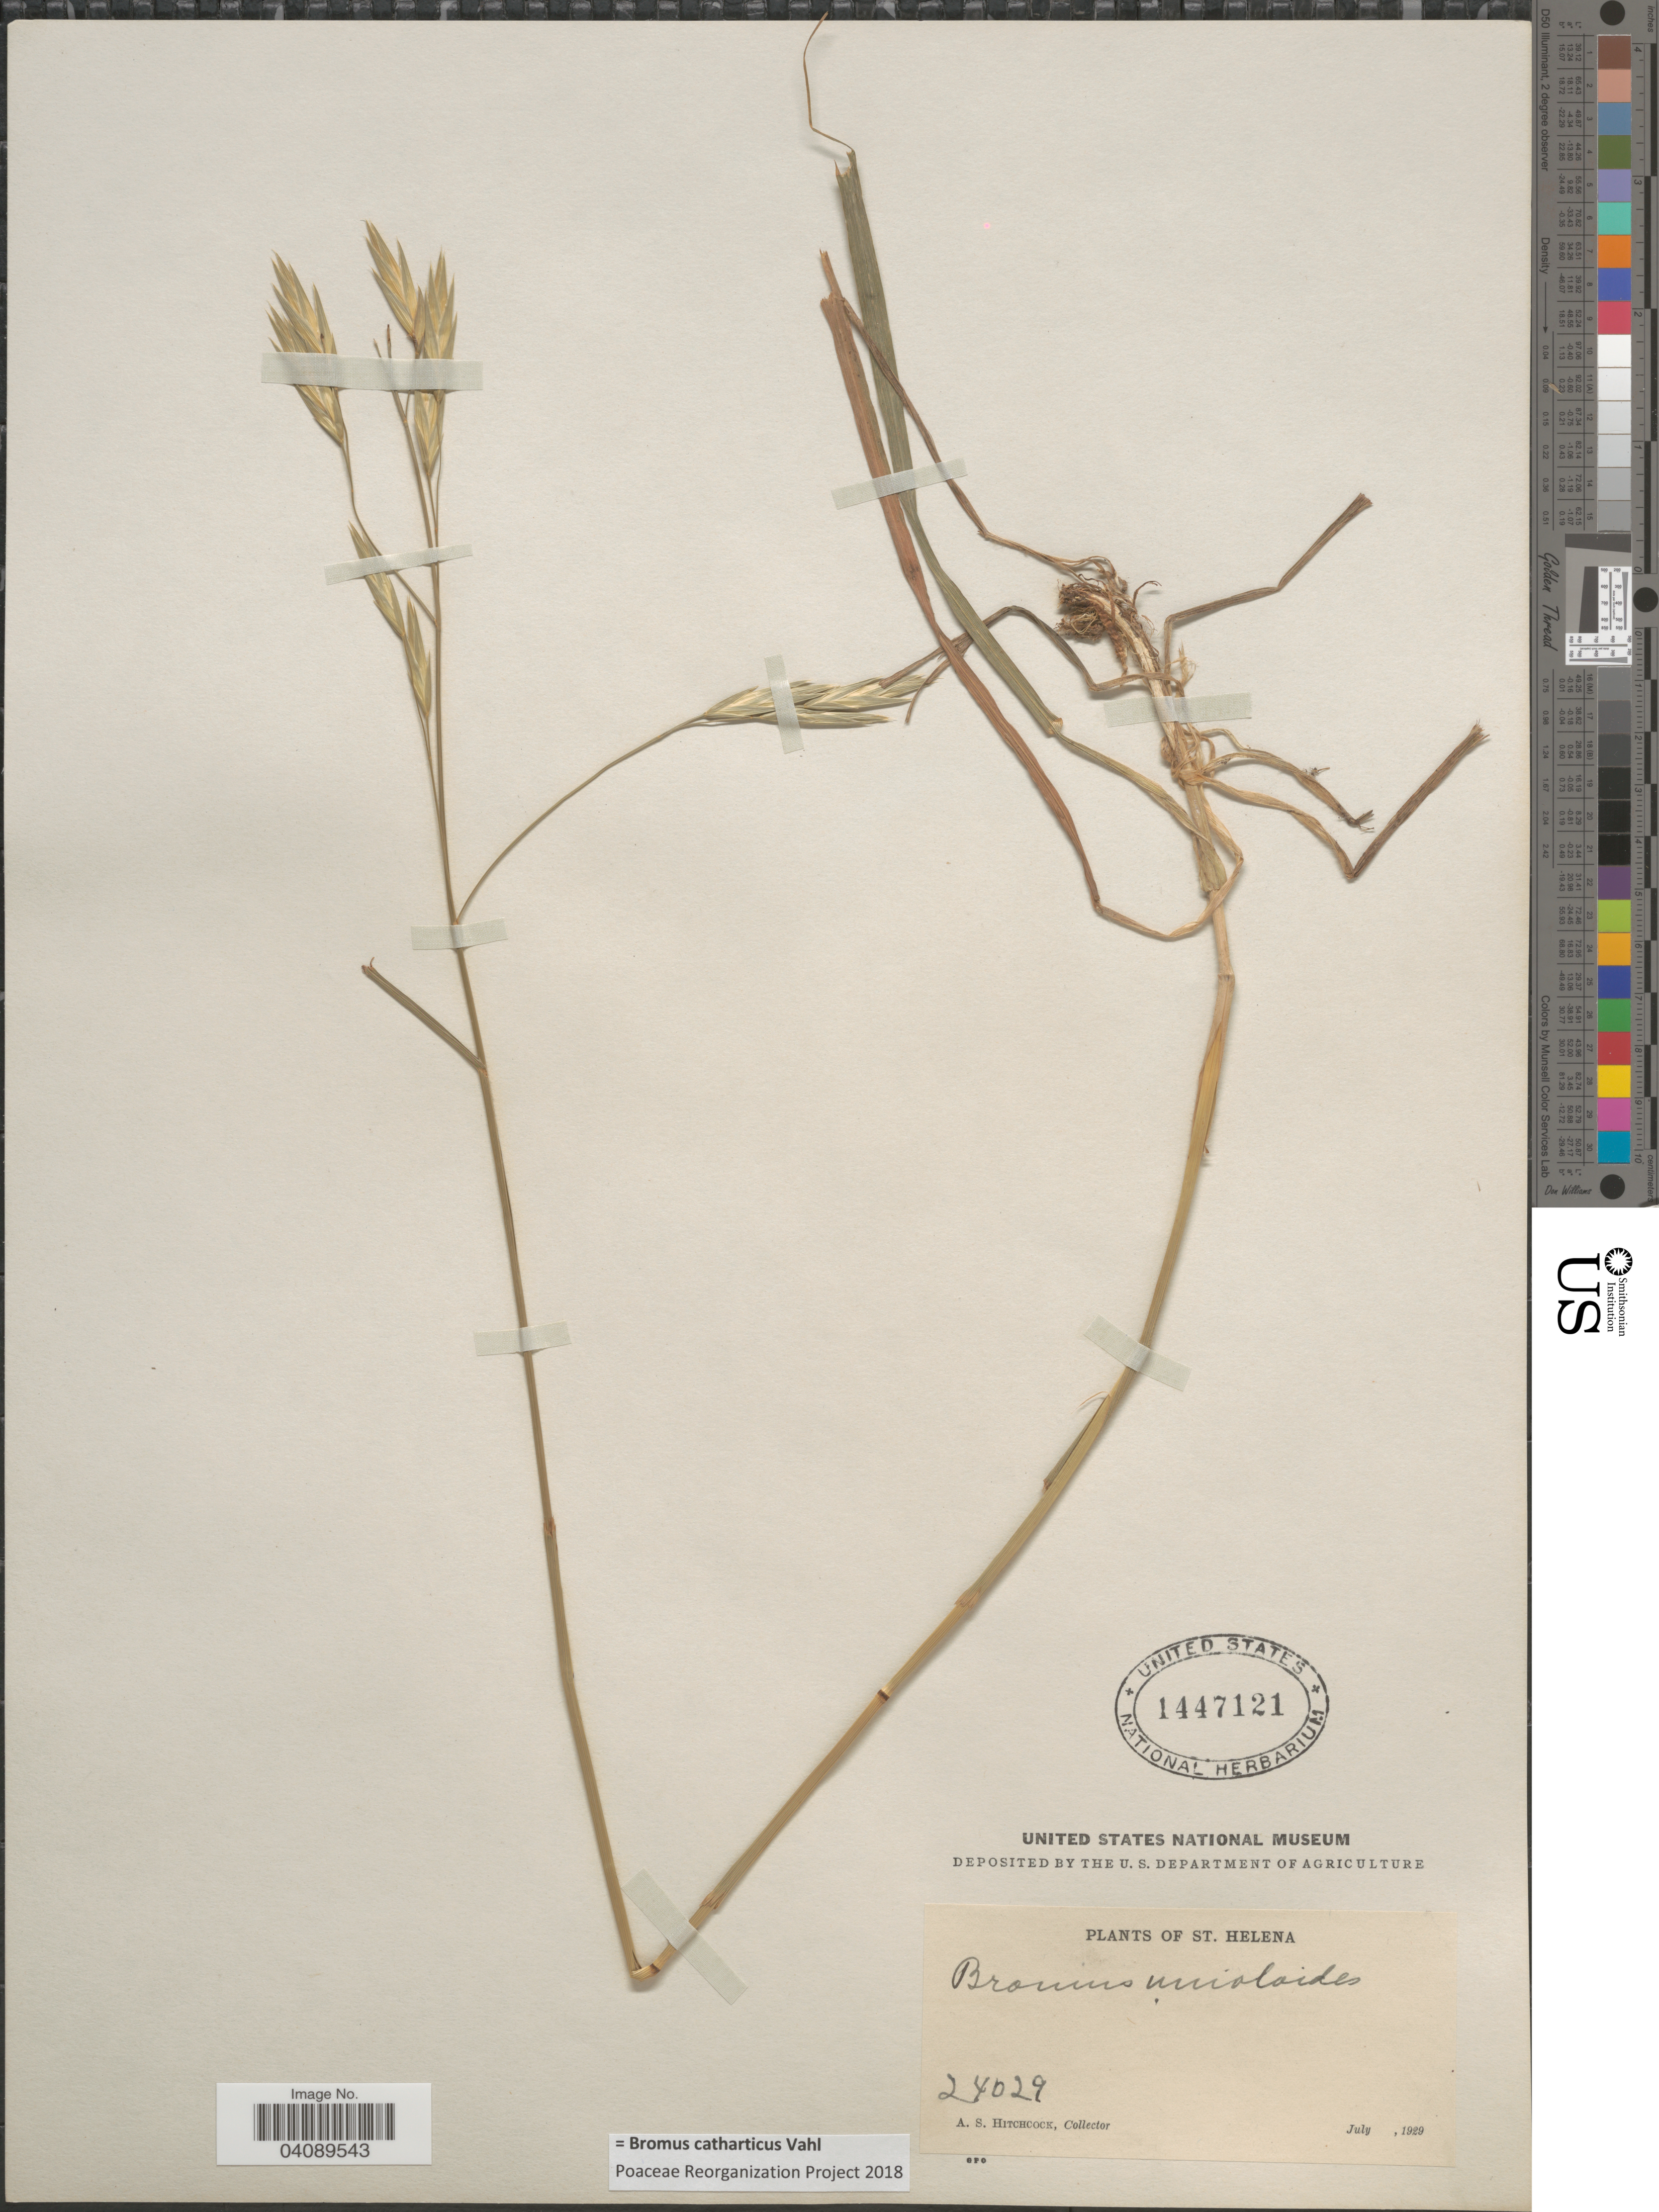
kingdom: Plantae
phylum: Tracheophyta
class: Liliopsida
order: Poales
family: Poaceae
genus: Bromus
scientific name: Bromus catharticus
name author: Vahl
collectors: A. S. Hitchcock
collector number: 24029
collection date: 1929-07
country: St. Helena Islands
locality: St. Helena.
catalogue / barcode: US 1447121